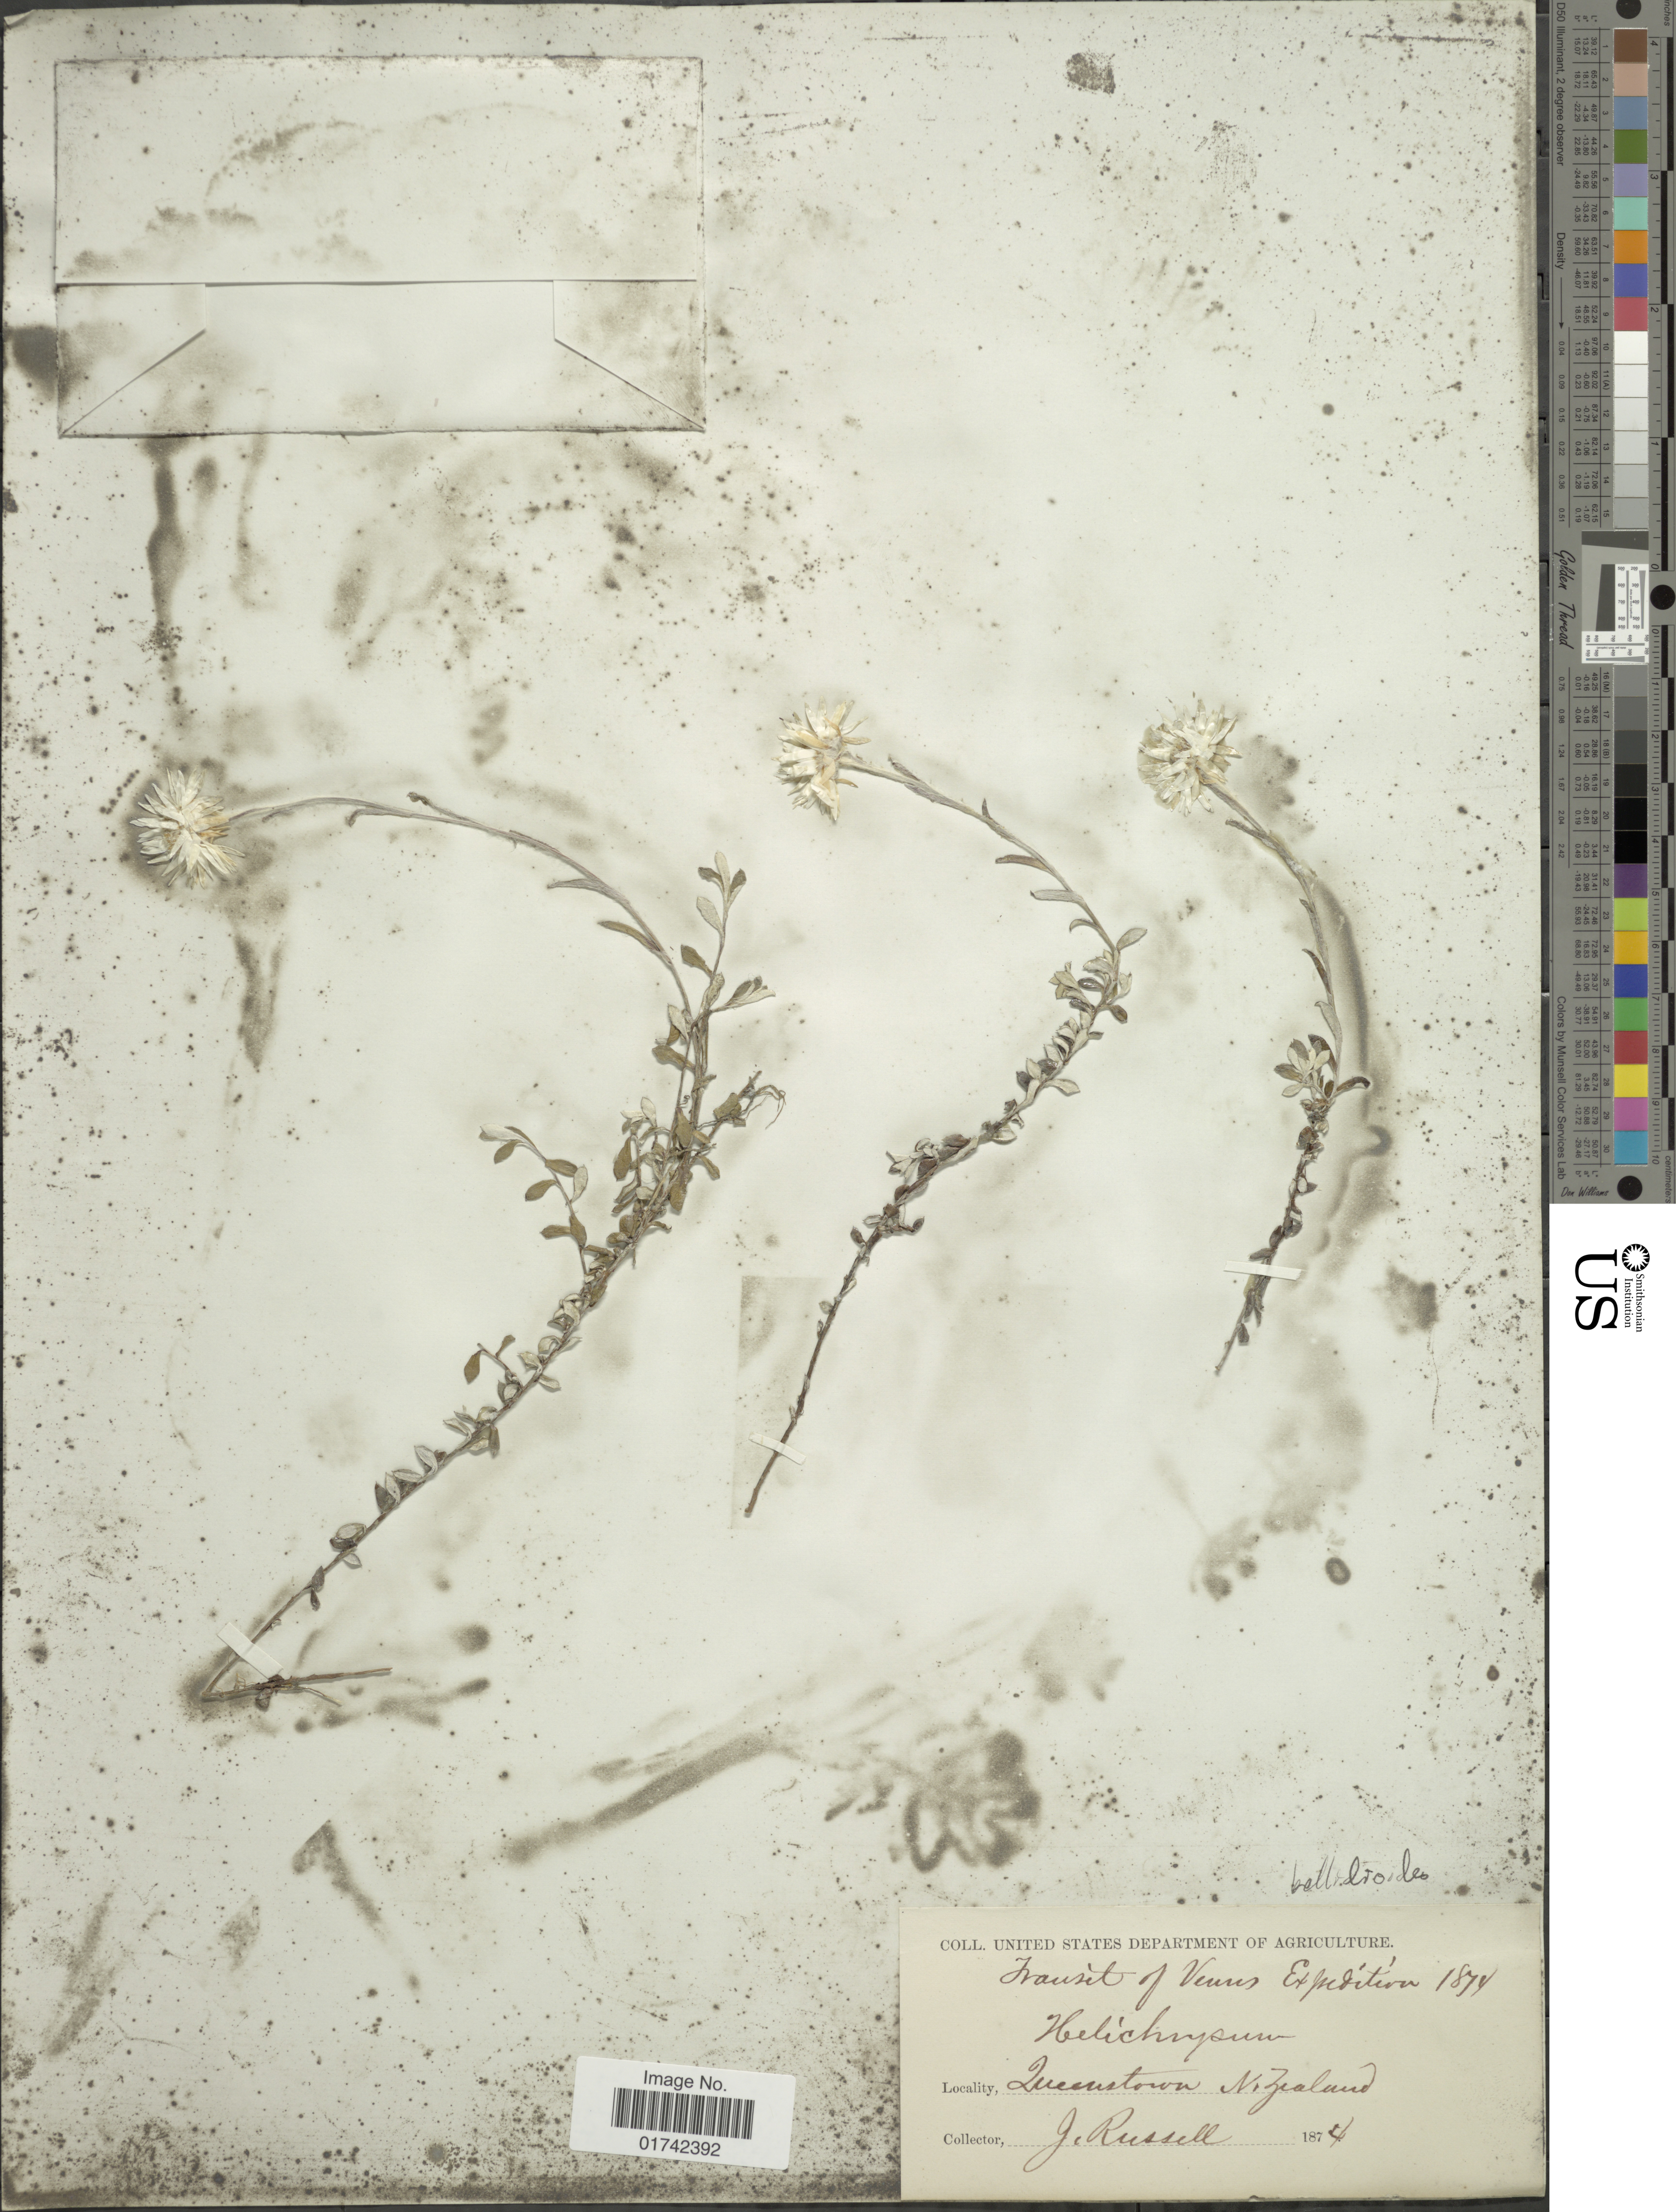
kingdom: Plantae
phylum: Tracheophyta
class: Magnoliopsida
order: Asterales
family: Asteraceae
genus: Helichrysum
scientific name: Helichrysum bellidioides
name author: A. Cunn.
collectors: J. Russell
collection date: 1874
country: New Zealand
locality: Queenstown